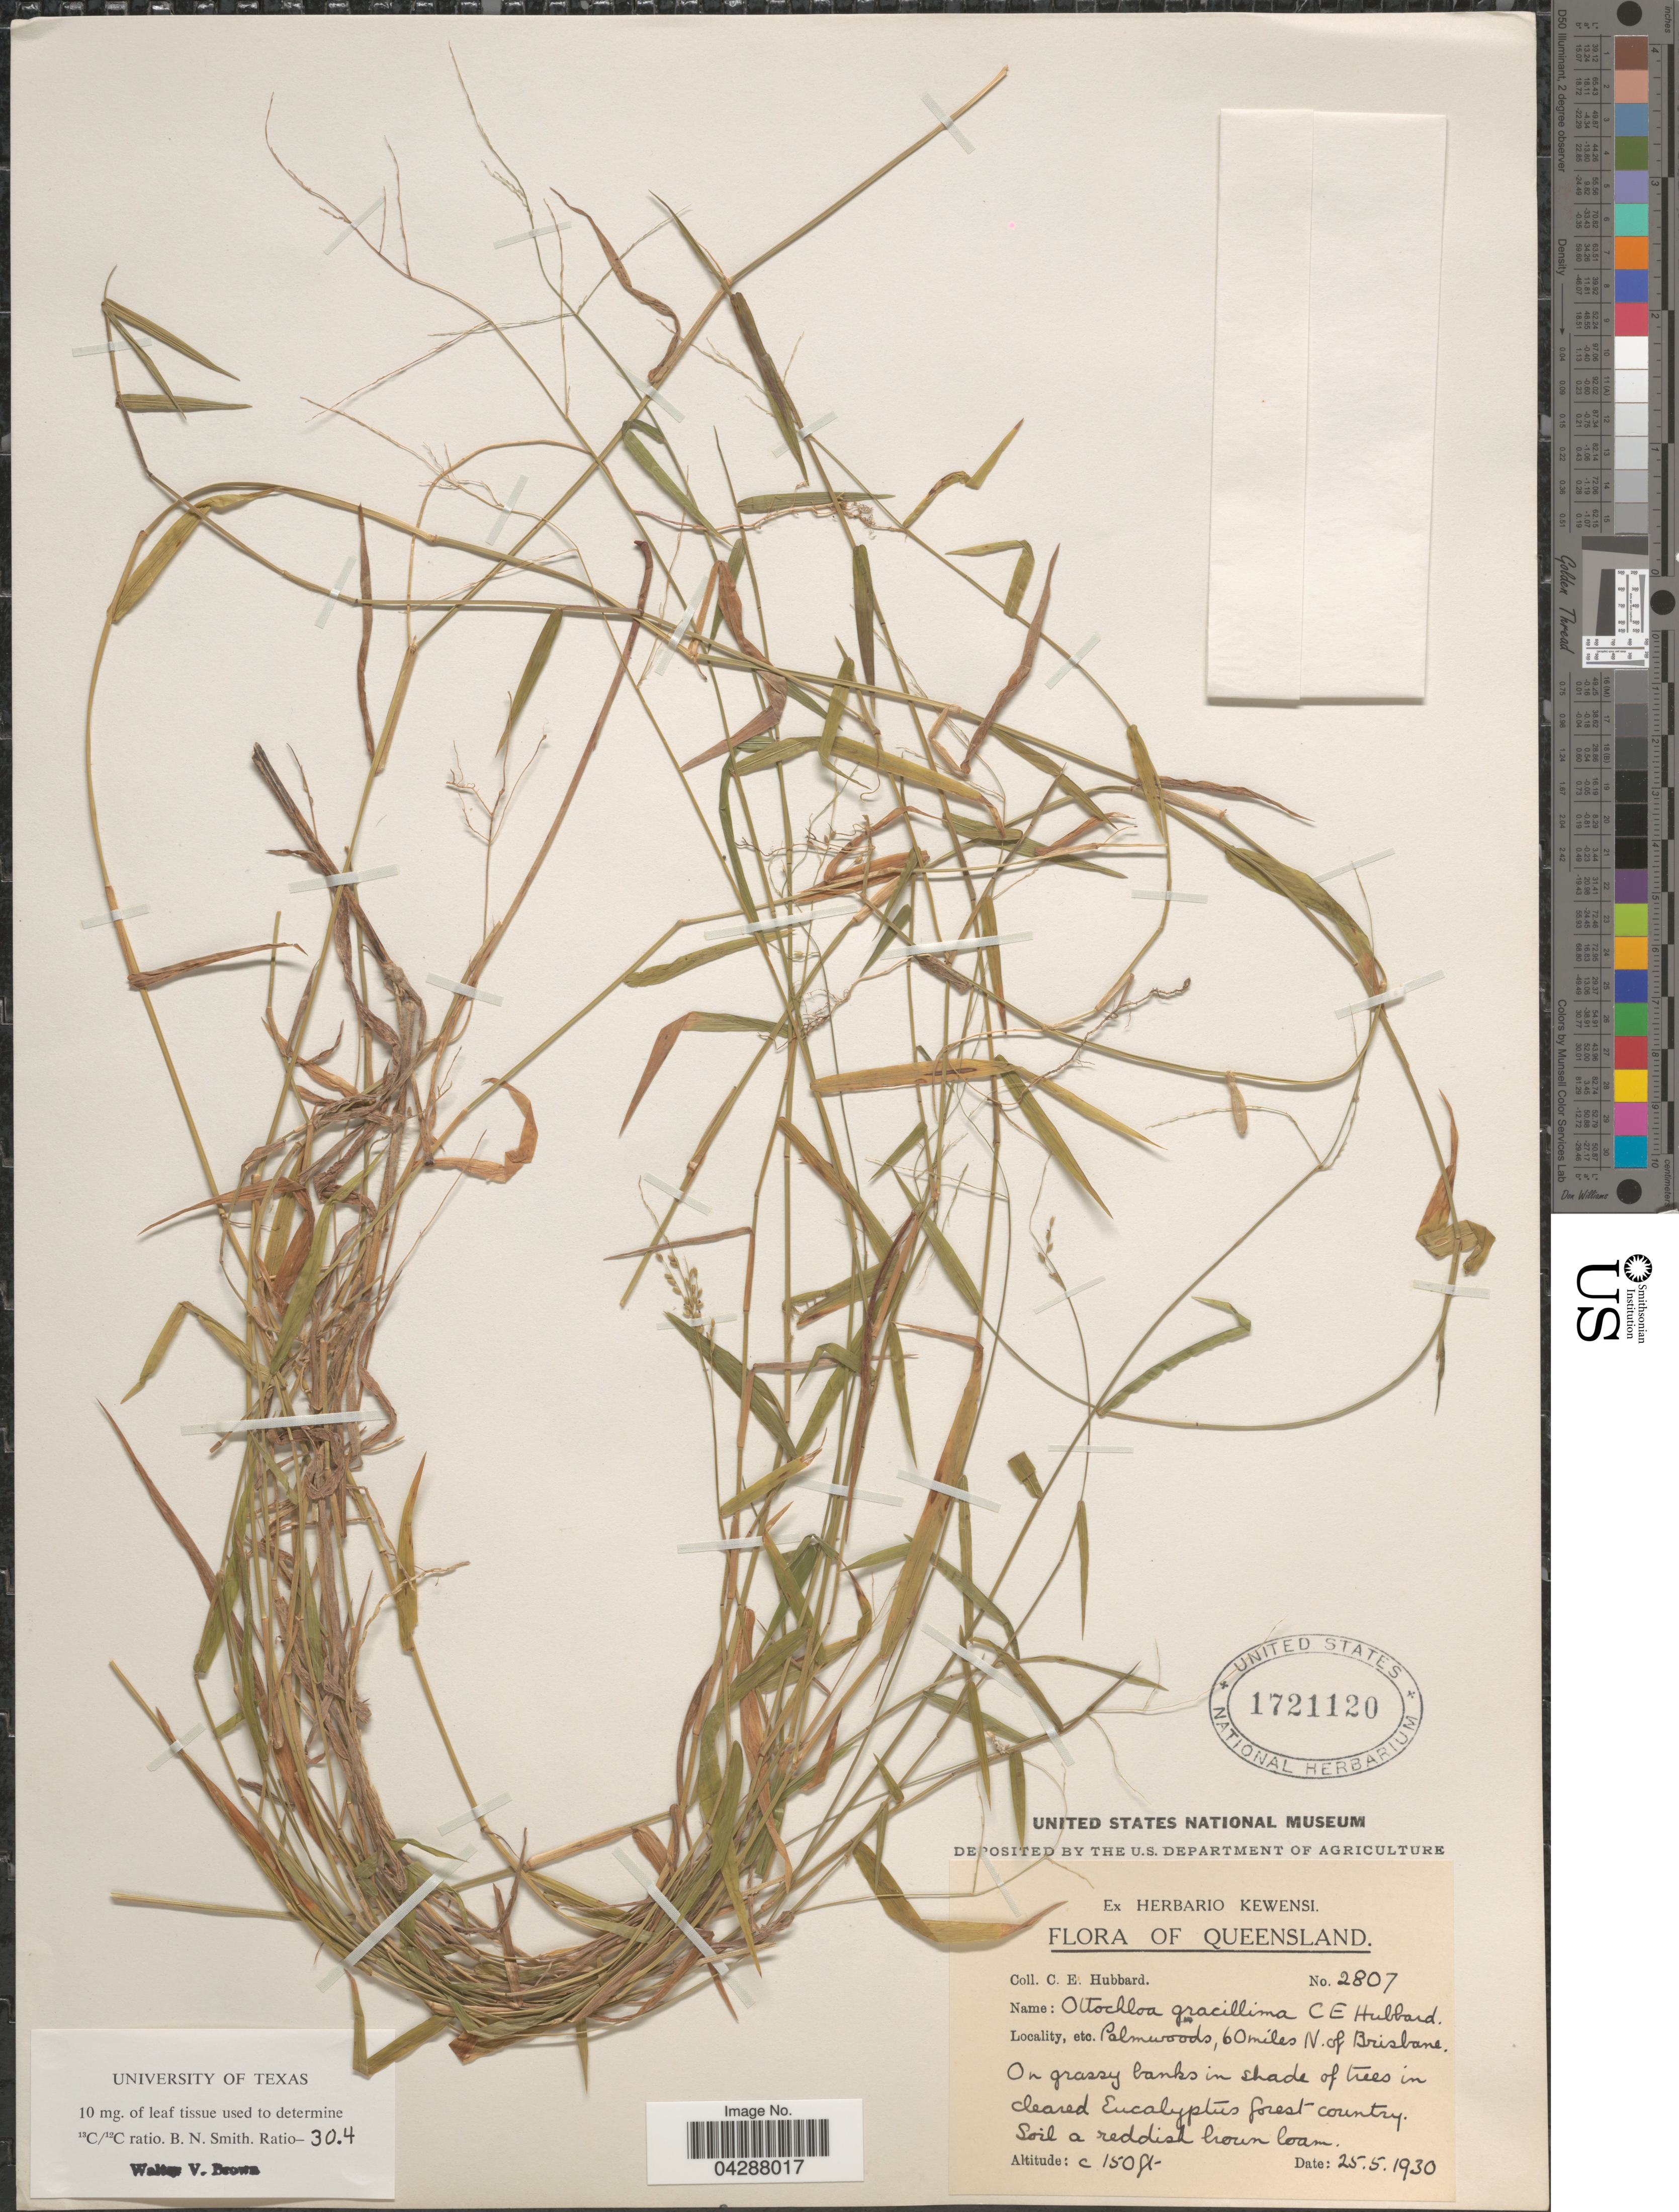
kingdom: Plantae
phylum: Tracheophyta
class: Liliopsida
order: Poales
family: Poaceae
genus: Ottochloa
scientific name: Ottochloa gracillima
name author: C.E. Hubb.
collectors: C. E. Hubbard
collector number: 2807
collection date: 1930-05-25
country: Australia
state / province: Queensland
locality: Palmwoods, 60 miles N. of Brisbane.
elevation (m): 46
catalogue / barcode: US 1721120